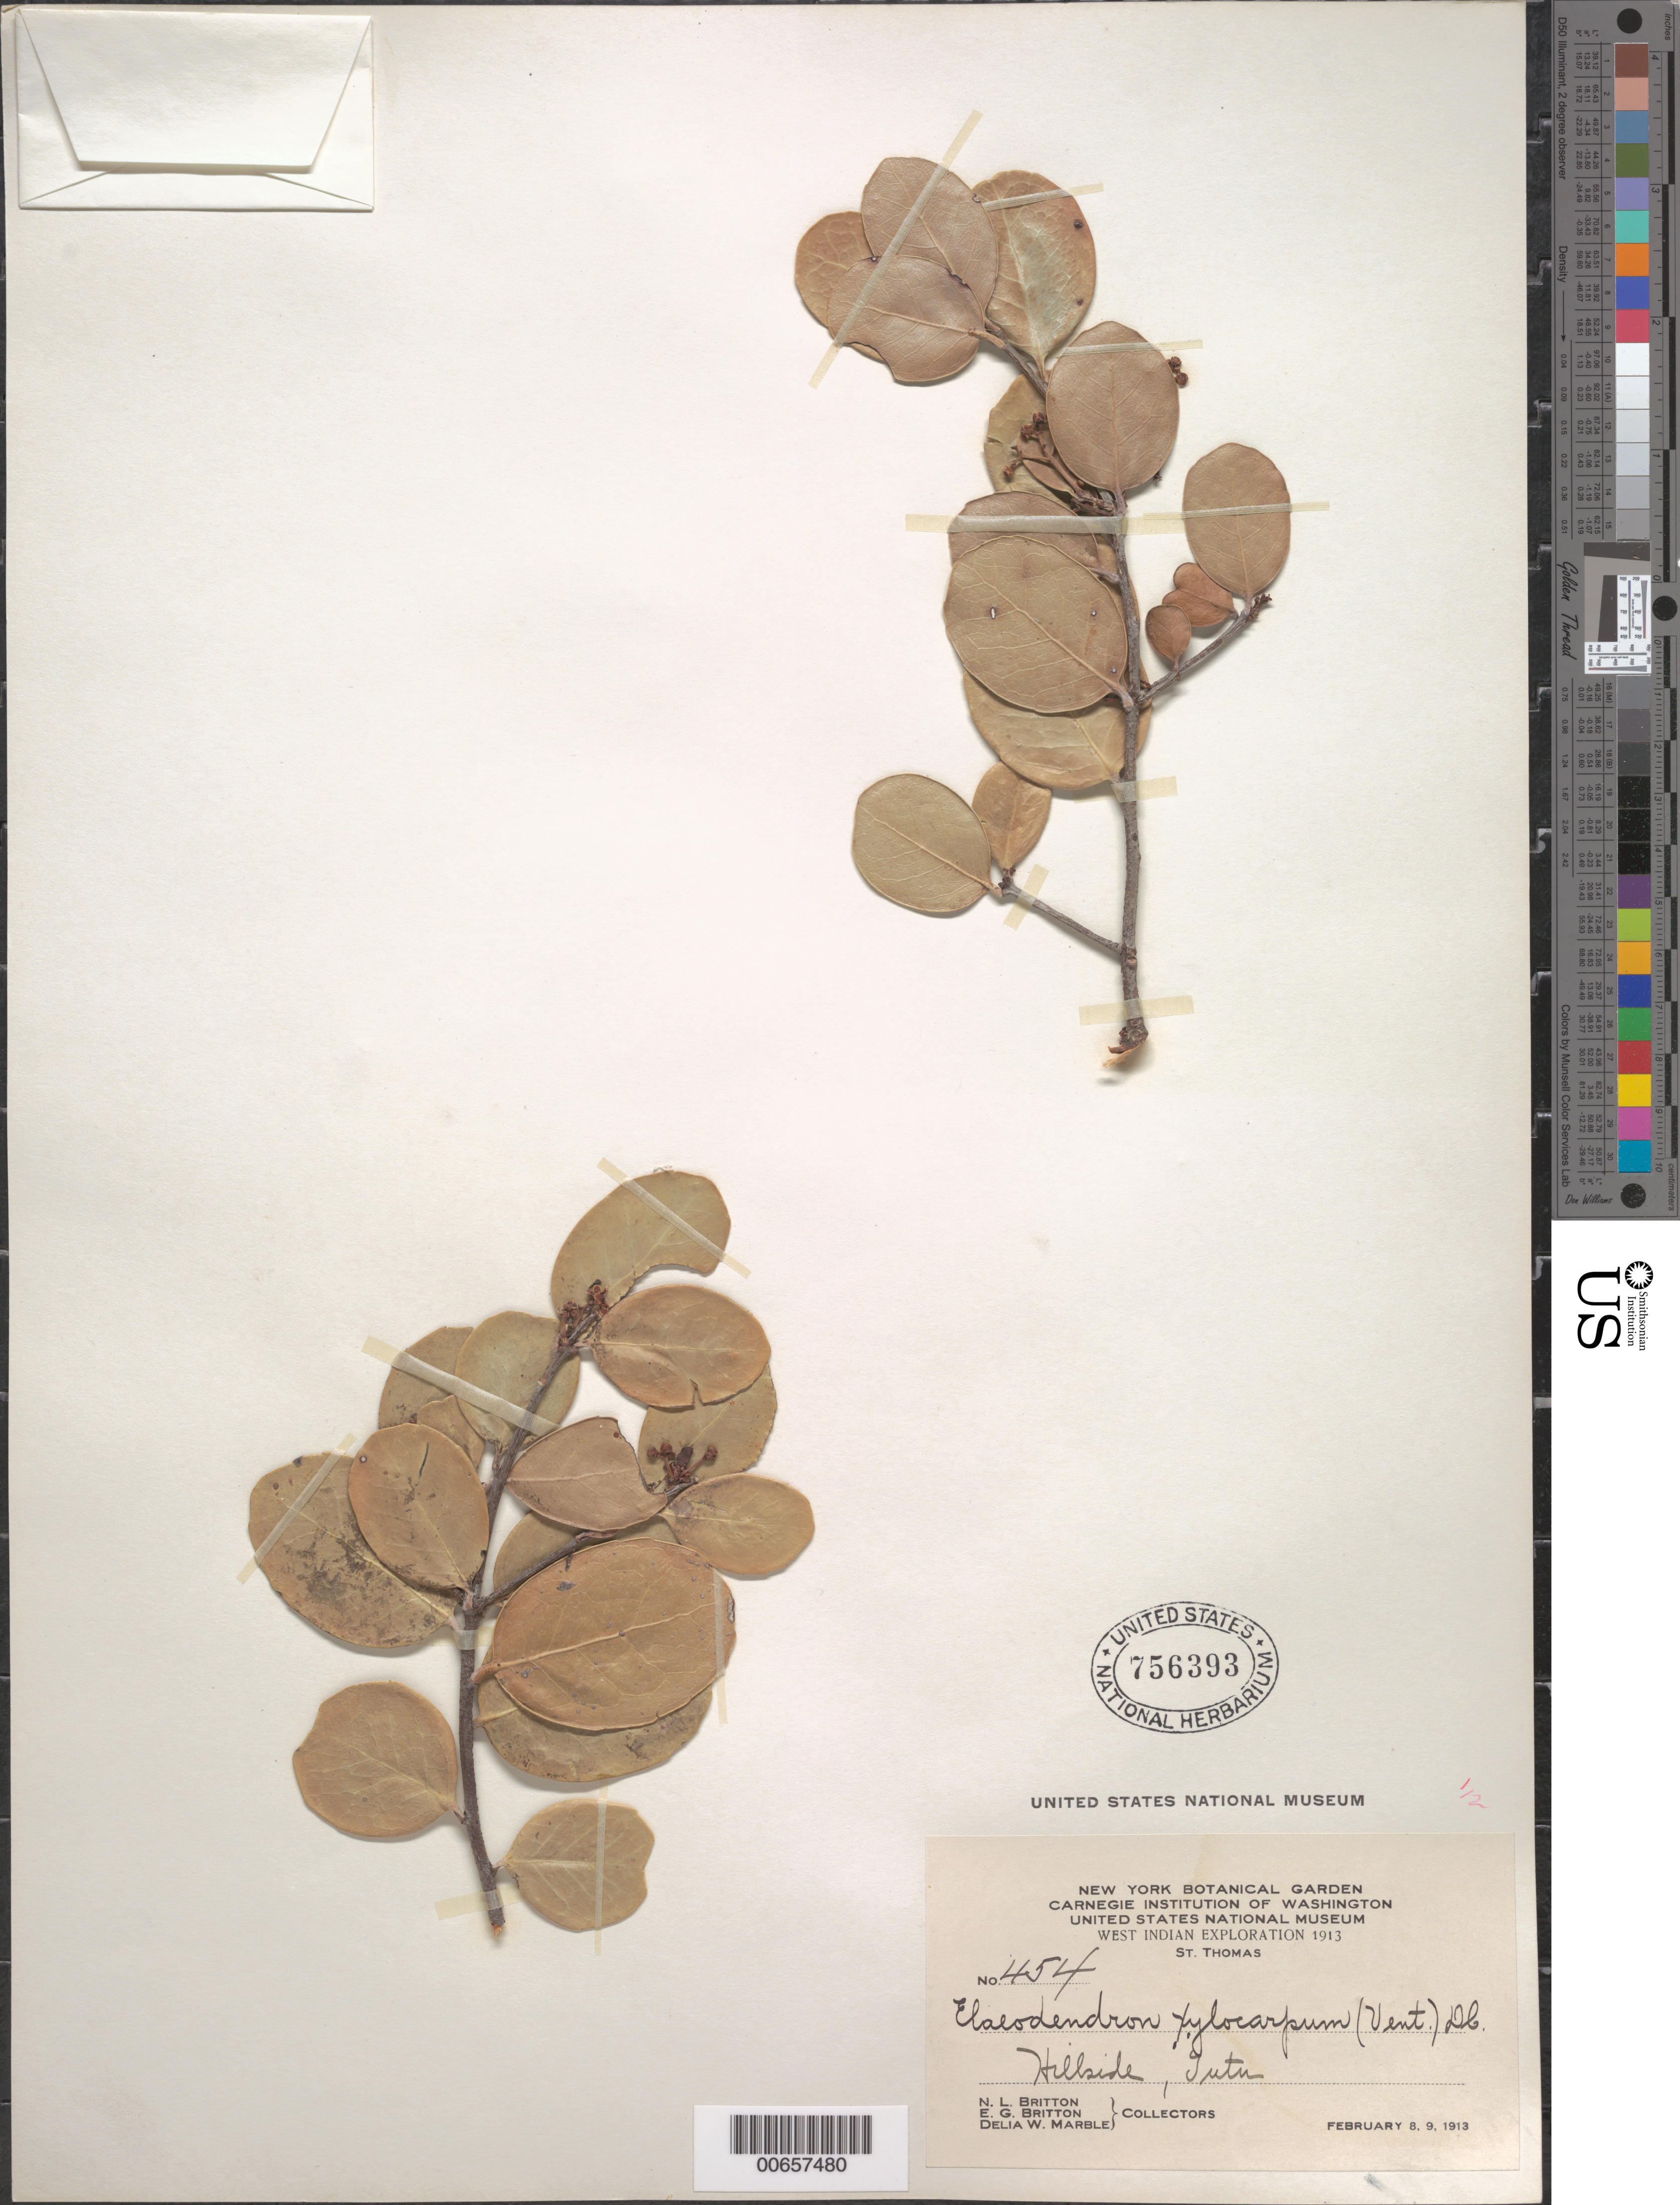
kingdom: Plantae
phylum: Tracheophyta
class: Magnoliopsida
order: Celastrales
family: Celastraceae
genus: Elaeodendron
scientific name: Elaeodendron xylocarpum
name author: (Vent.) DC.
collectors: N. Britton, E. G. Britton & D. W. Marble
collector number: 454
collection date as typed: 08 Feb 1913 and 09 Feb 1913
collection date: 1913-02-08,1913-02-09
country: U.S. Virgin Islands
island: St. Thomas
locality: Tutu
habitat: Hillside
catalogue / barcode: US 756393